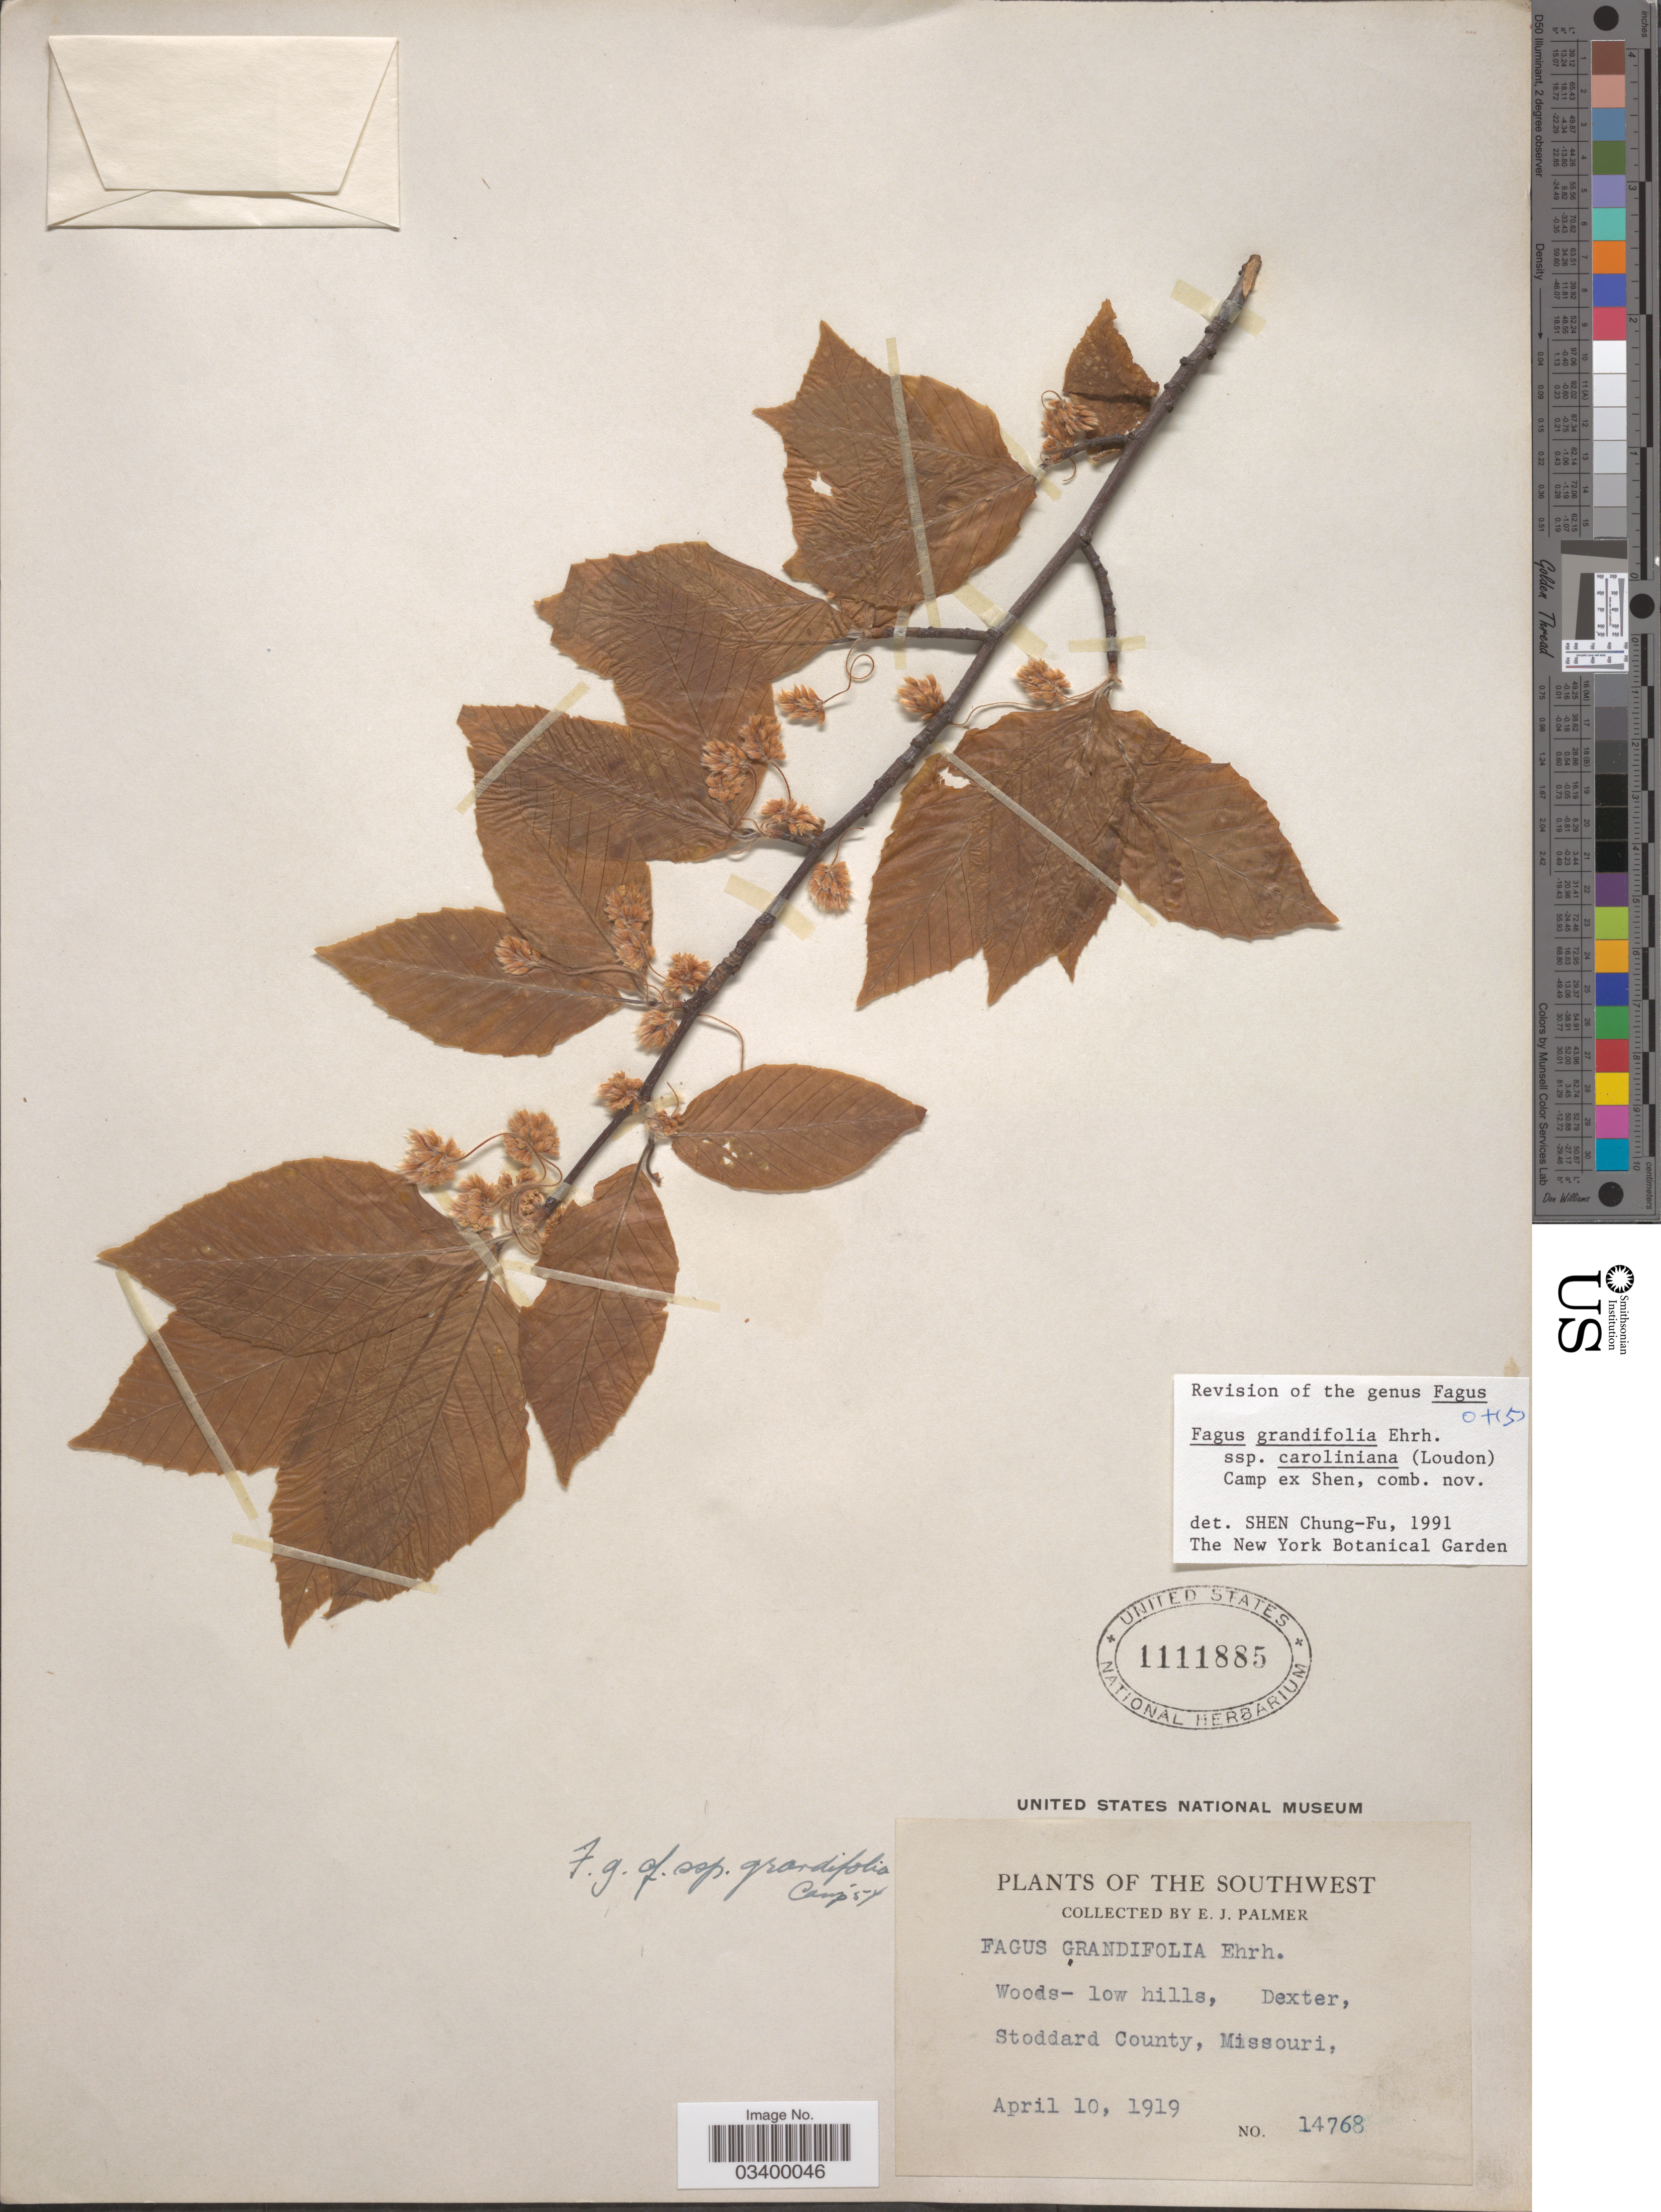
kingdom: Plantae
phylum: Tracheophyta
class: Magnoliopsida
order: Fagales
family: Fagaceae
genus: Fagus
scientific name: Fagus grandifolia subsp. caroliniana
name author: (Loudon) Fernald & Rehder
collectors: E. J. Palmer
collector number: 14768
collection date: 1919-04-10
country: United States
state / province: Missouri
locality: The Southwest. Dexter, Stoddard County.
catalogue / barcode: US 1111885